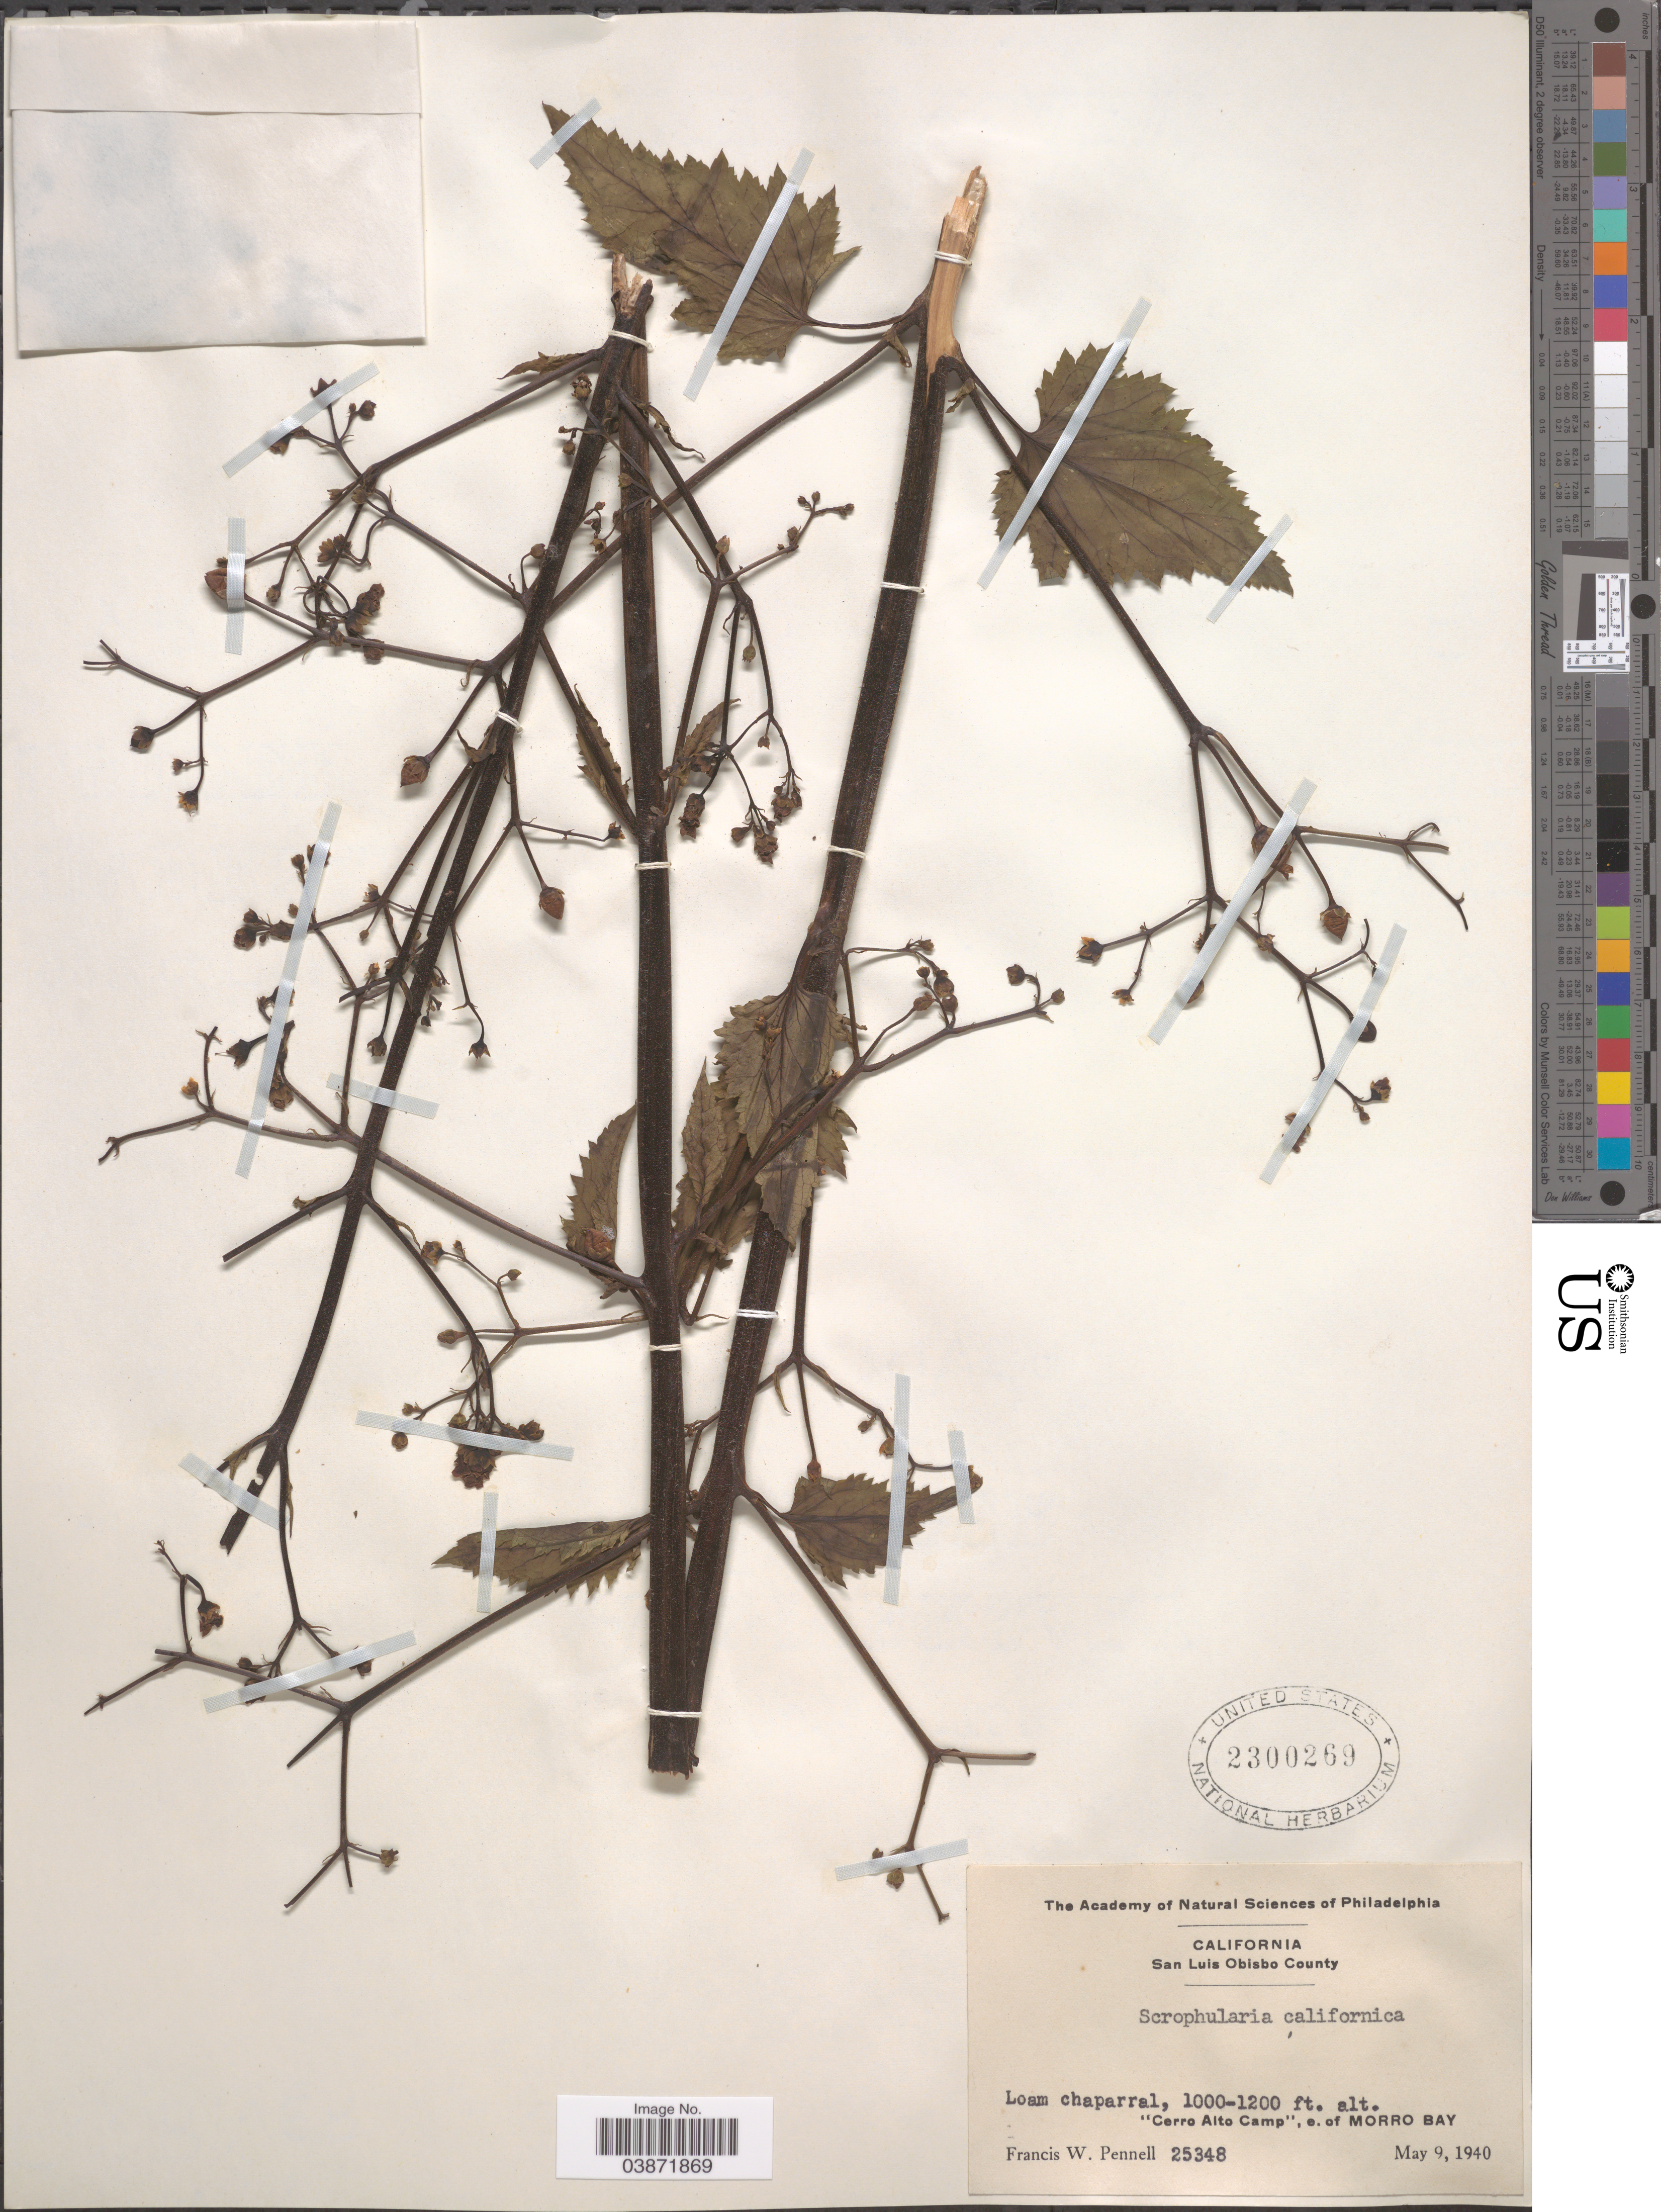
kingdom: Plantae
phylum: Tracheophyta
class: Magnoliopsida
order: Lamiales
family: Scrophulariaceae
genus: Scrophularia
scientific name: Scrophularia californica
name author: Cham. & Schltdl.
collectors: F. W. Pennell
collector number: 25348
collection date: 1940-05-09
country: United States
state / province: California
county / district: San Luis Obispo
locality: San Luis Obisbo County. "Cerro Alto Camp", e. of Morro Bay.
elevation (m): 305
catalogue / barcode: US 2300269